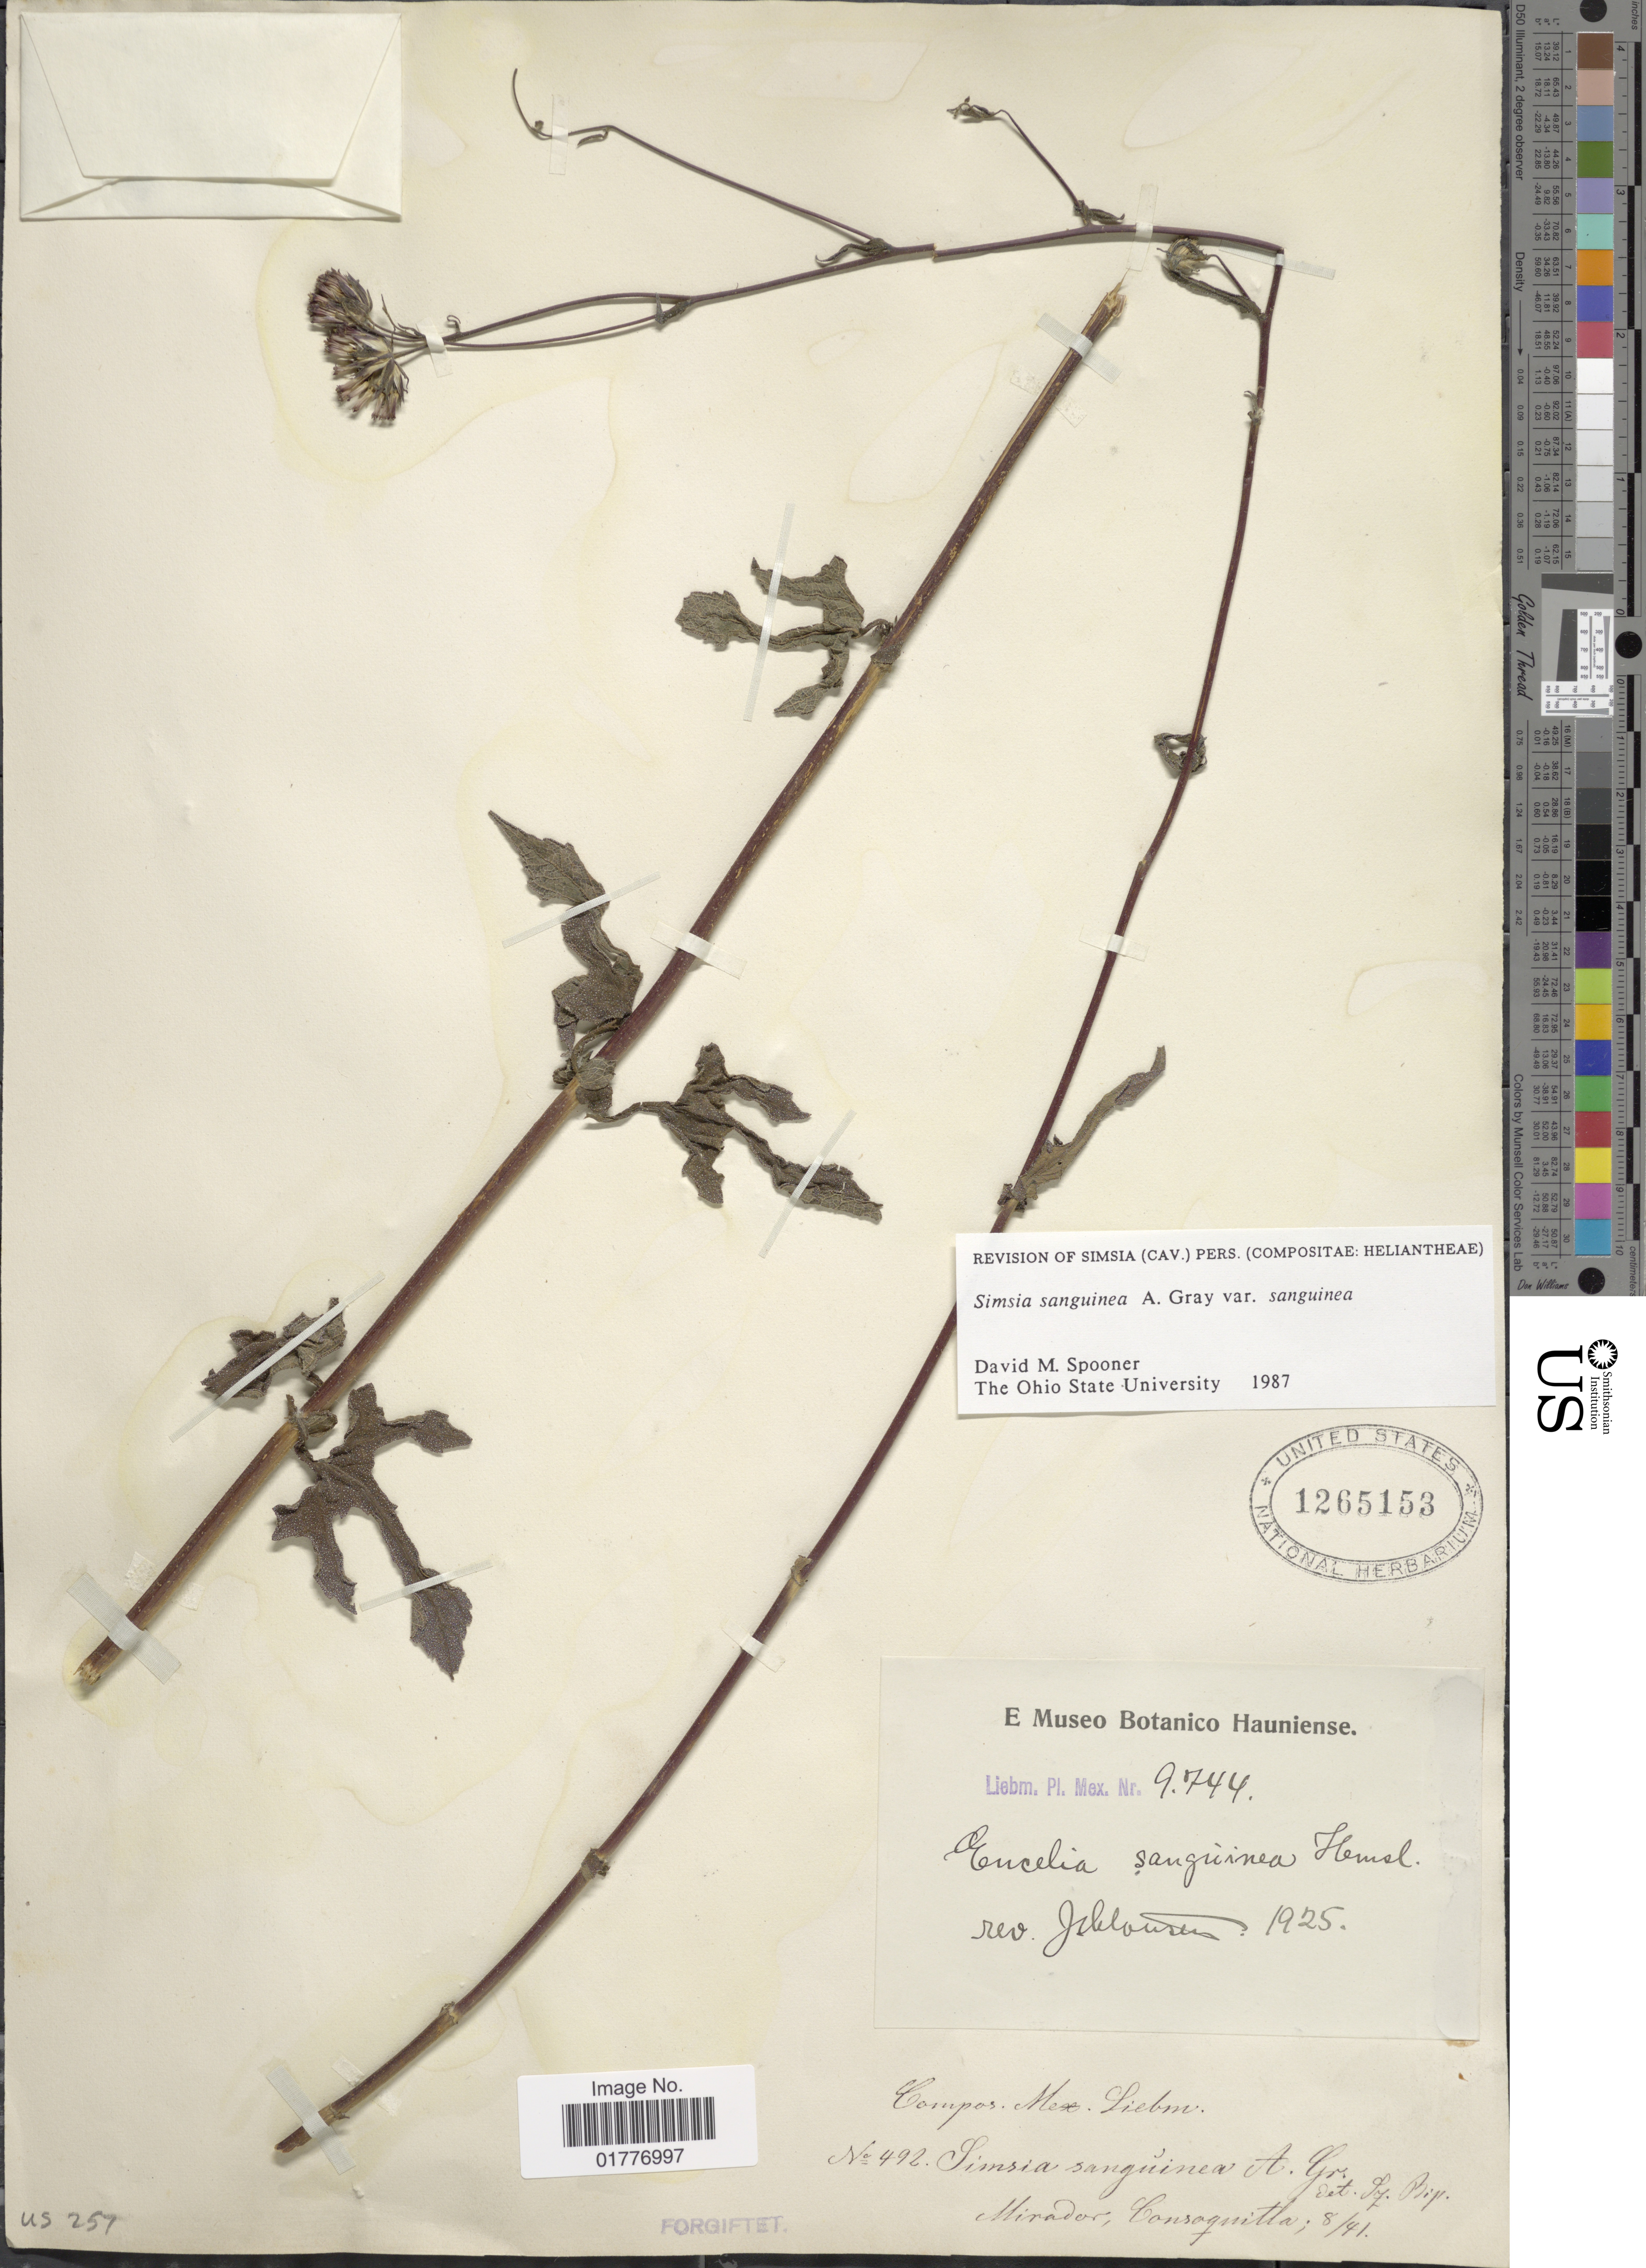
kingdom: Plantae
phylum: Tracheophyta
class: Magnoliopsida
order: Asterales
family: Asteraceae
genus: Simsia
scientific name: Simsia sanguinea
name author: A. Gray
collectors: Liebmann, --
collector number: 492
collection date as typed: Transcribed d/m/y: /8/91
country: Mexico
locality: Mirador, Consoquitla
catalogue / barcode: US 1265153